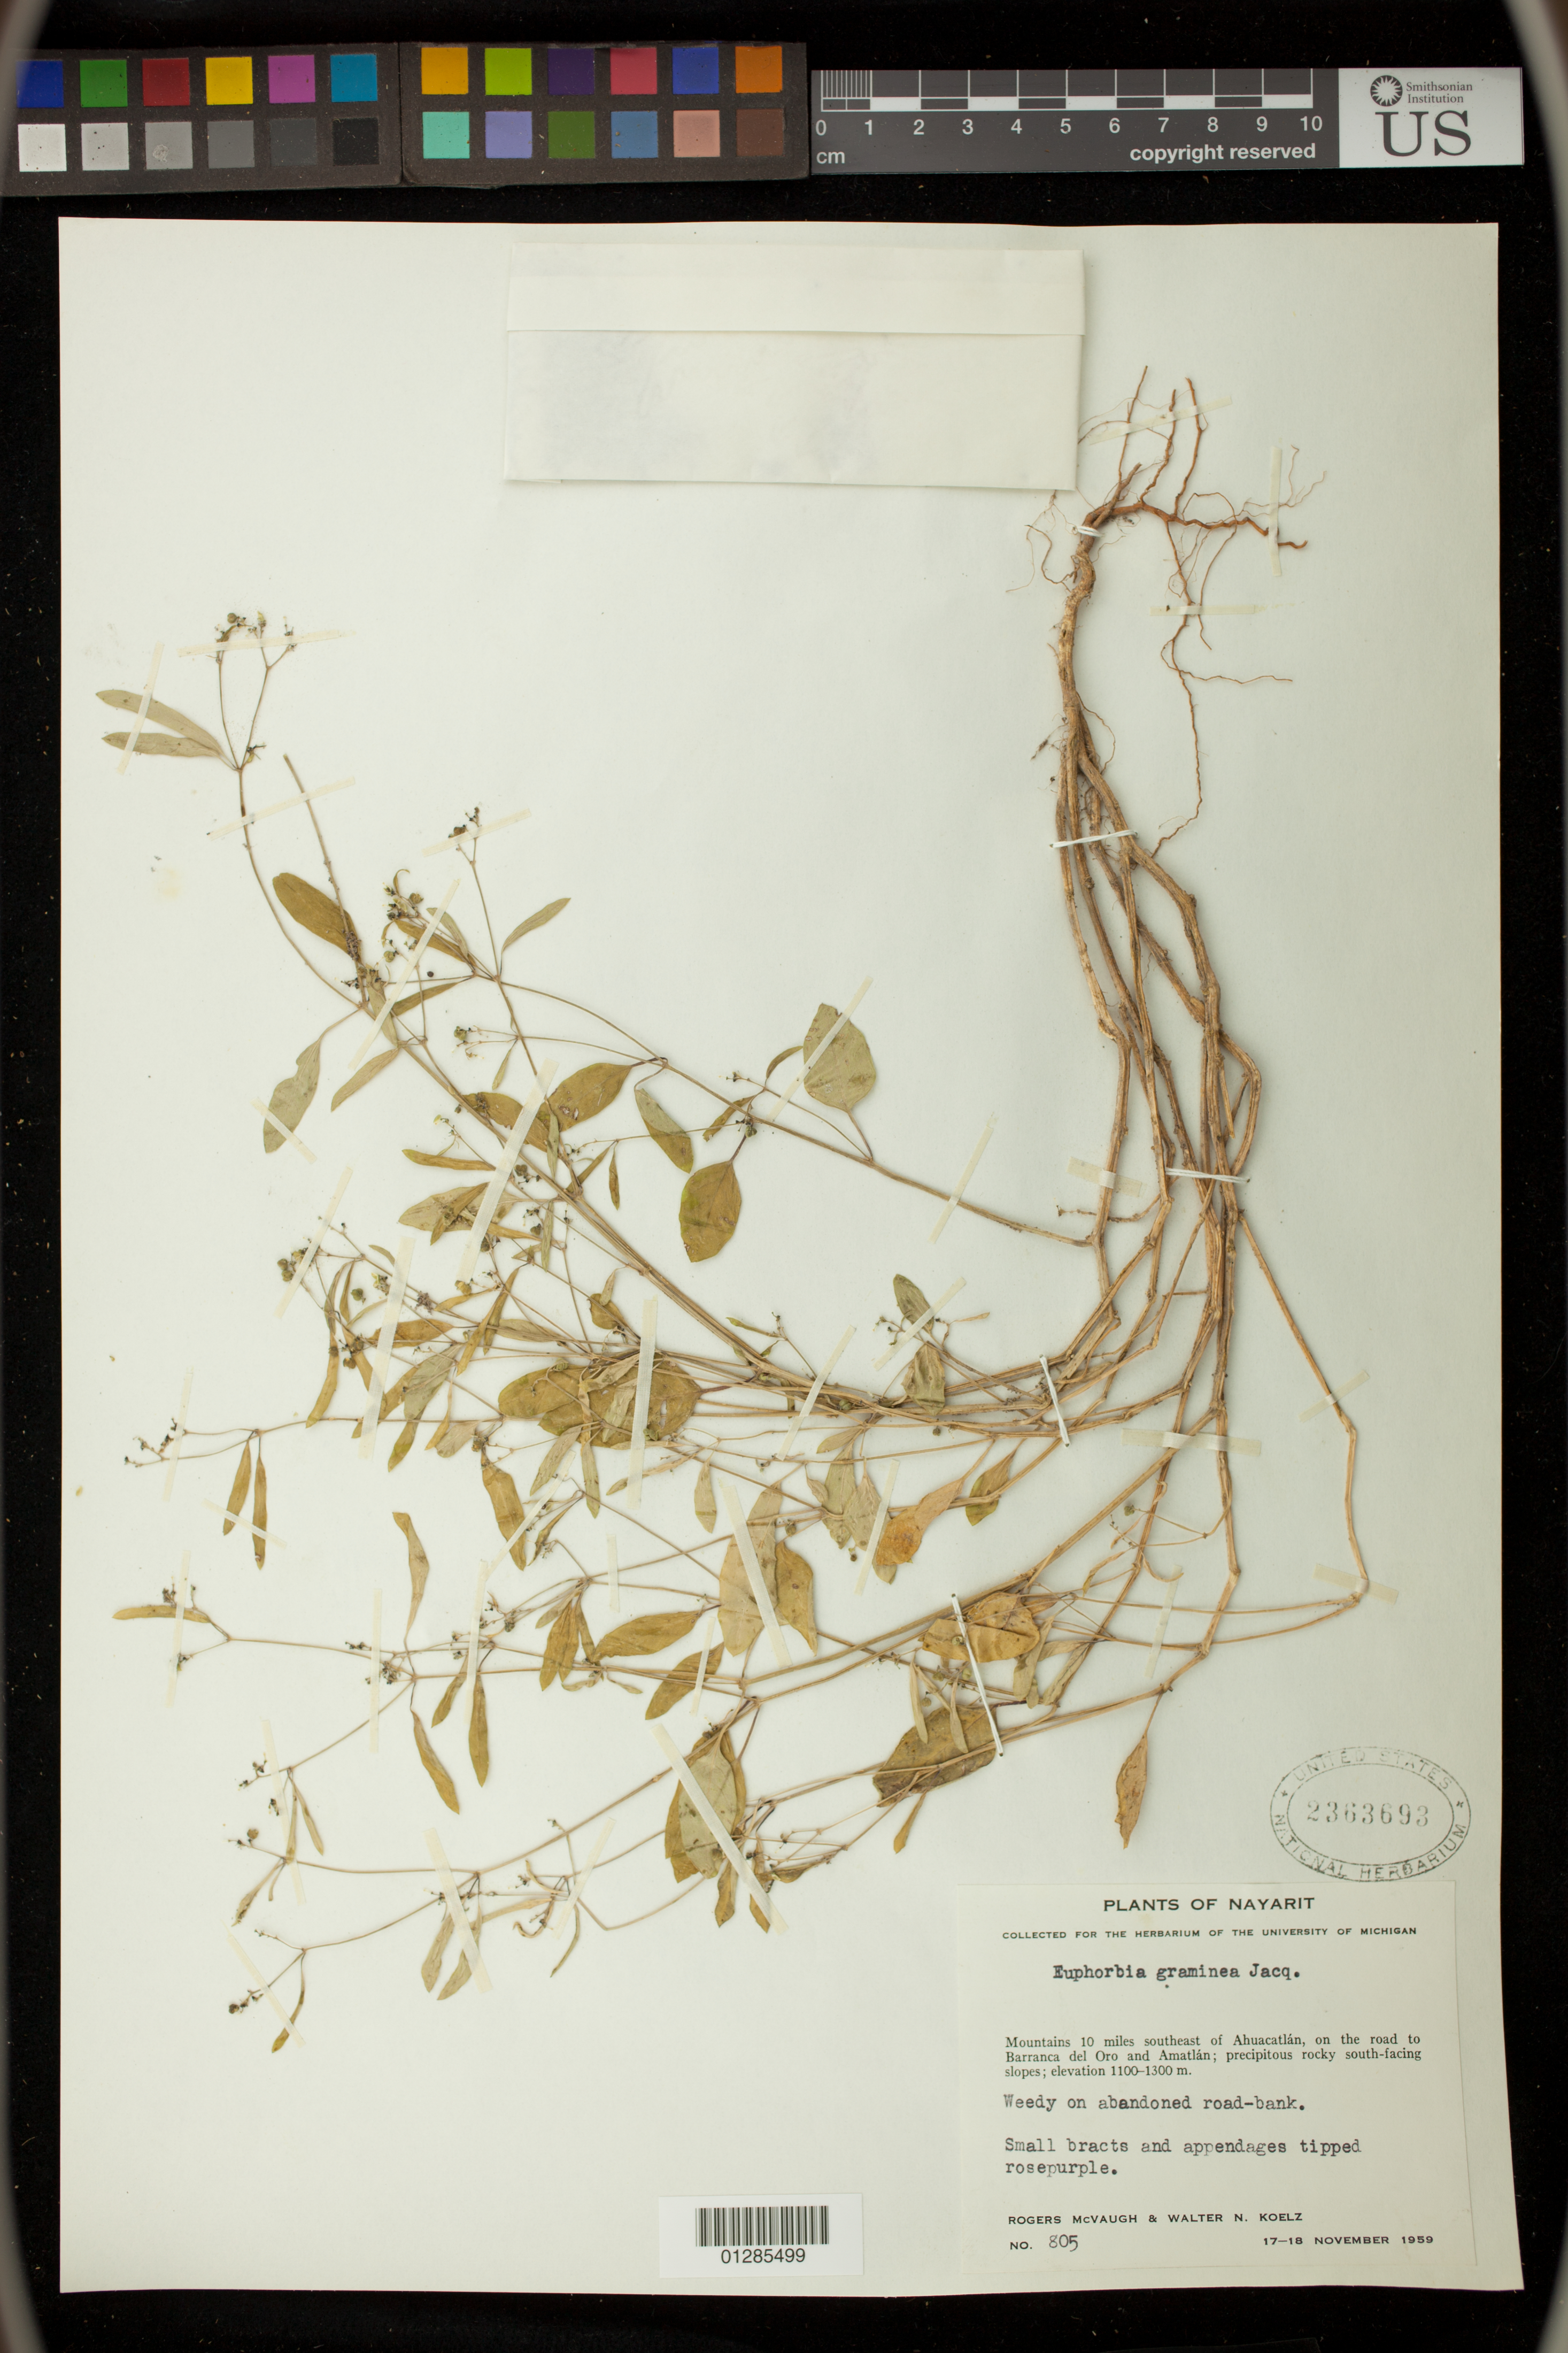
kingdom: Plantae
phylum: Tracheophyta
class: Magnoliopsida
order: Malpighiales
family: Euphorbiaceae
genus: Euphorbia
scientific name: Euphorbia graminea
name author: Jacq.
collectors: R. McVaugh & W. N. Koelz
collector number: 805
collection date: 1959-11-17/1959-11-18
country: Mexico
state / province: Nayarit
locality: Mountains 10 miles southeast of Ahuacatlan, on the road to Barranca del Oro and Amatlan;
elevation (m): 1100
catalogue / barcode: US 2363693